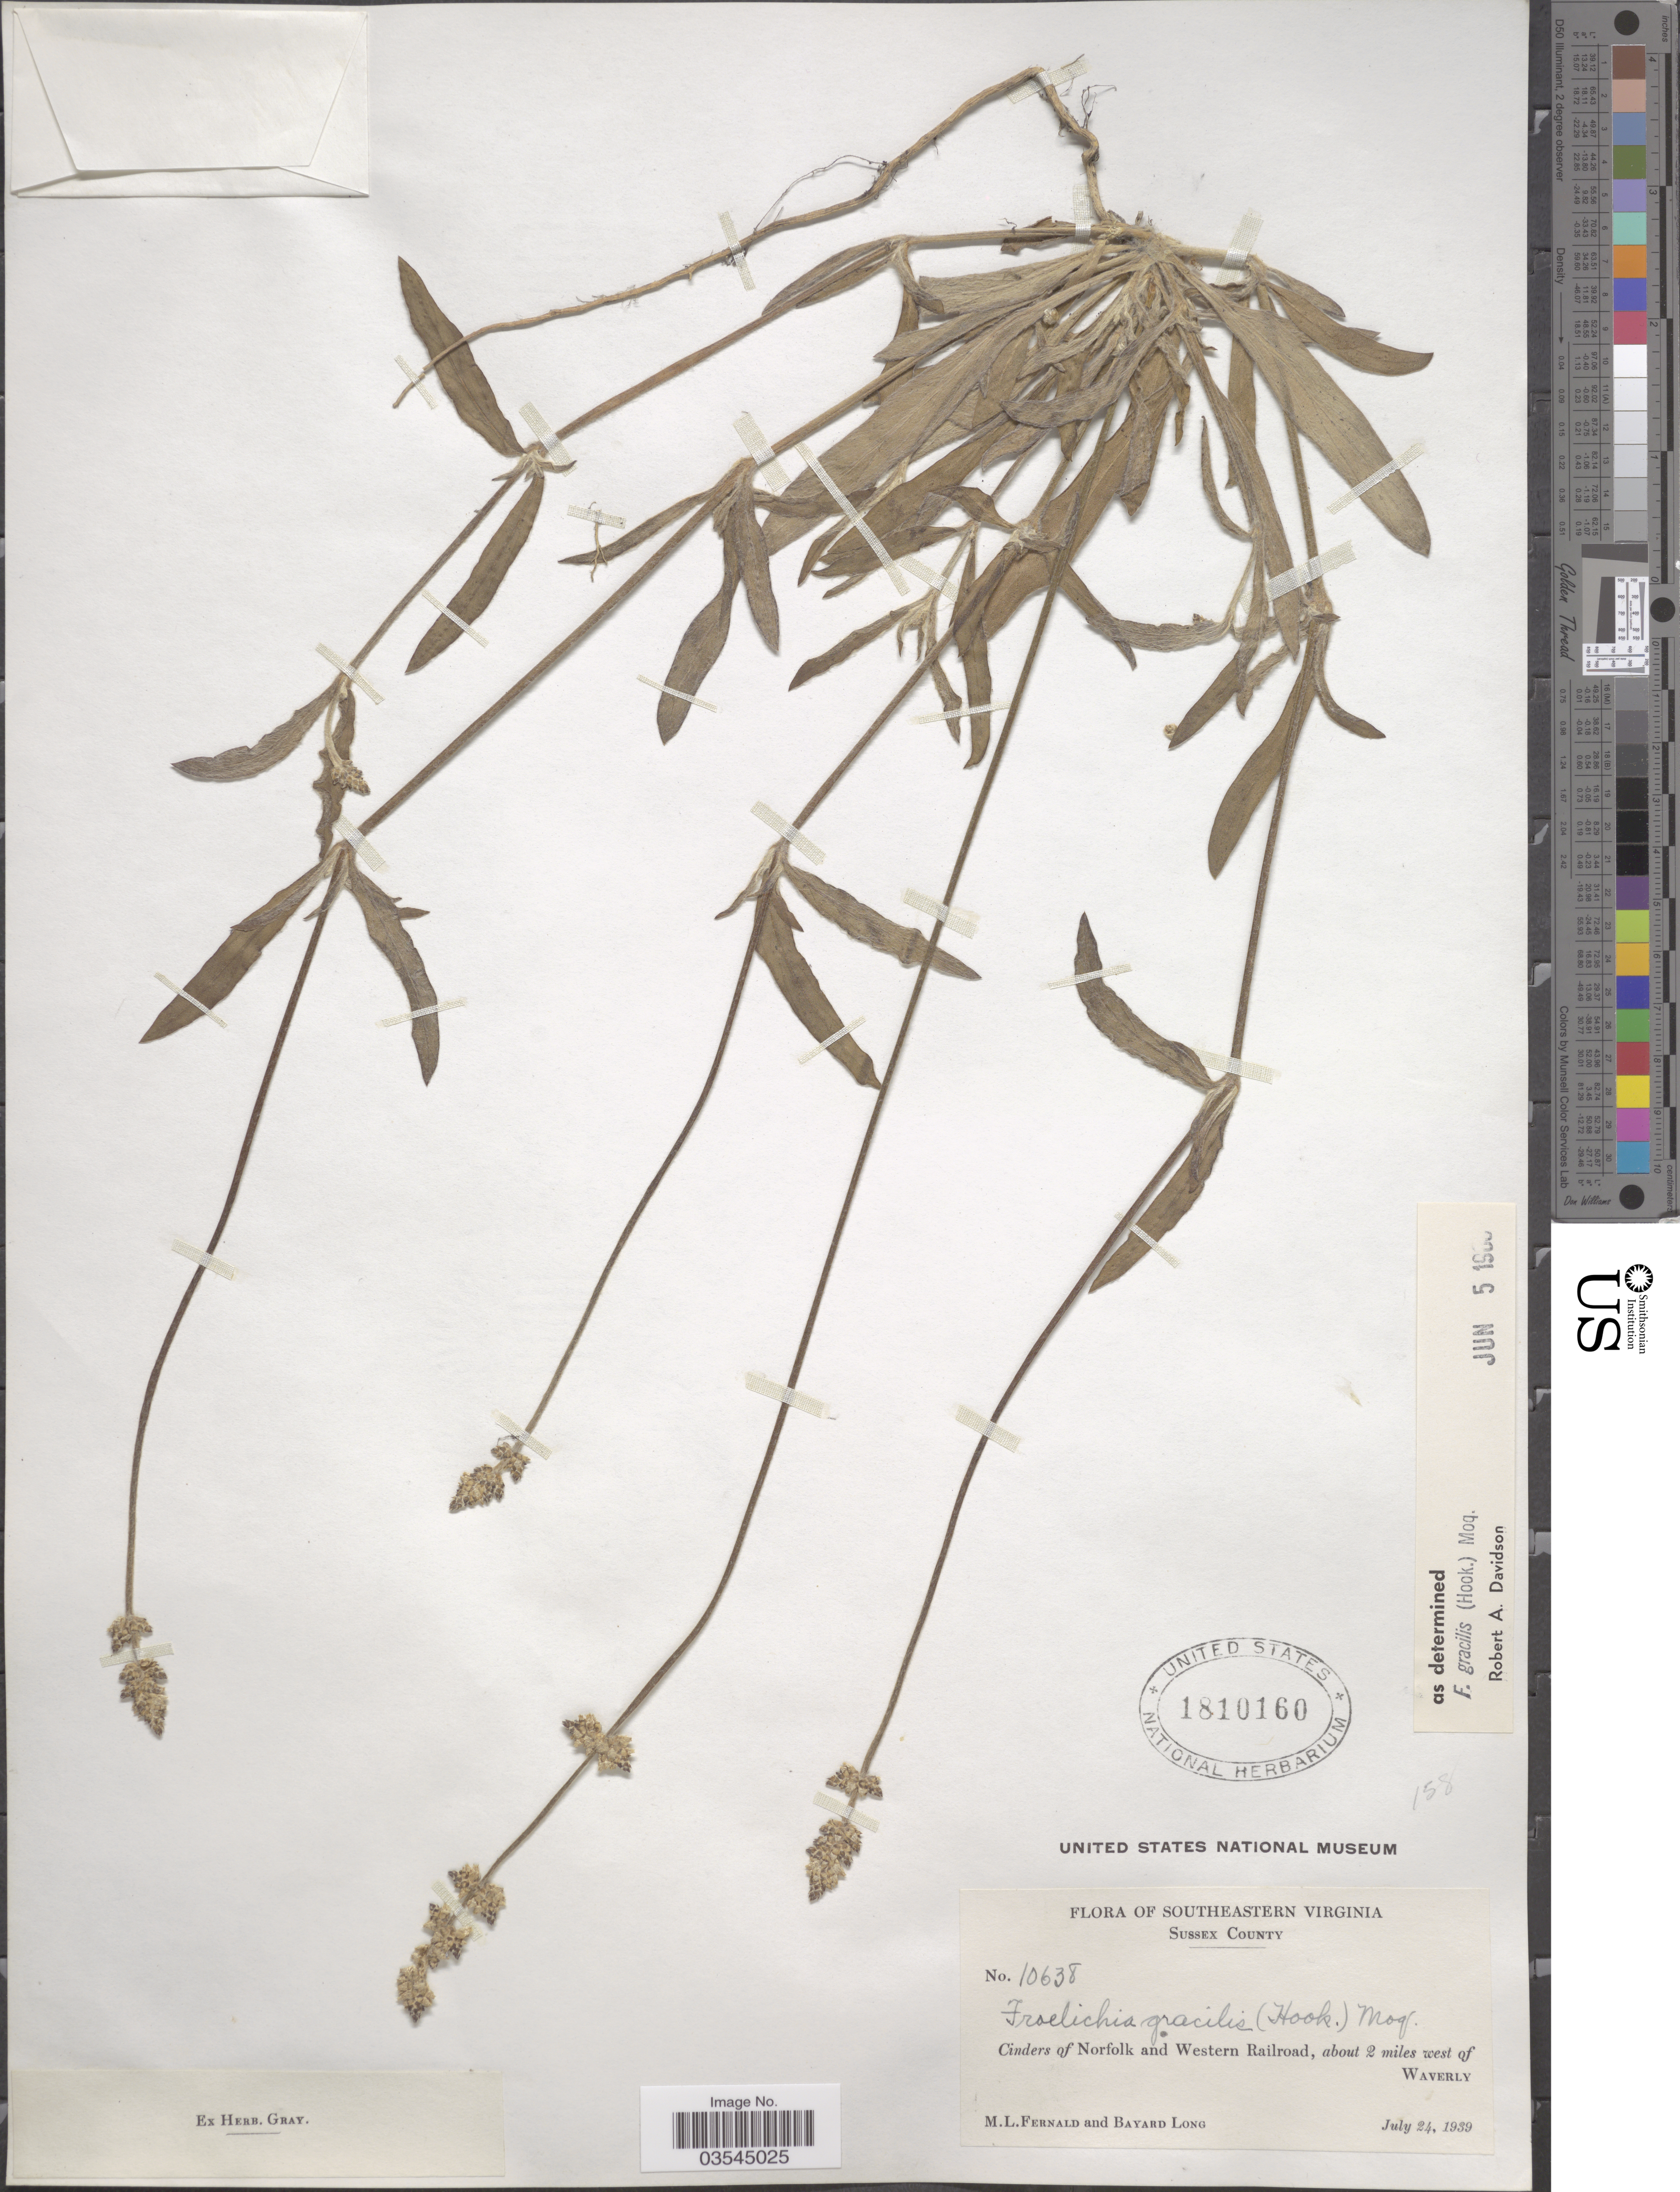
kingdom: Plantae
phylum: Tracheophyta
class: Magnoliopsida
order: Caryophyllales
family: Amaranthaceae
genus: Froelichia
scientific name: Froelichia gracilis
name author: (Hook.) Moq.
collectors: M. L. Fernald & B. Long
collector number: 10638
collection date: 1939-07-24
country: United States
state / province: Virginia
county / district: Sussex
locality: Southeastern Virginia, Sussex County. Cinders of Norfolk and Western Railroad, about 2 miles west of Waverly.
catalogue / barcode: US 1810160